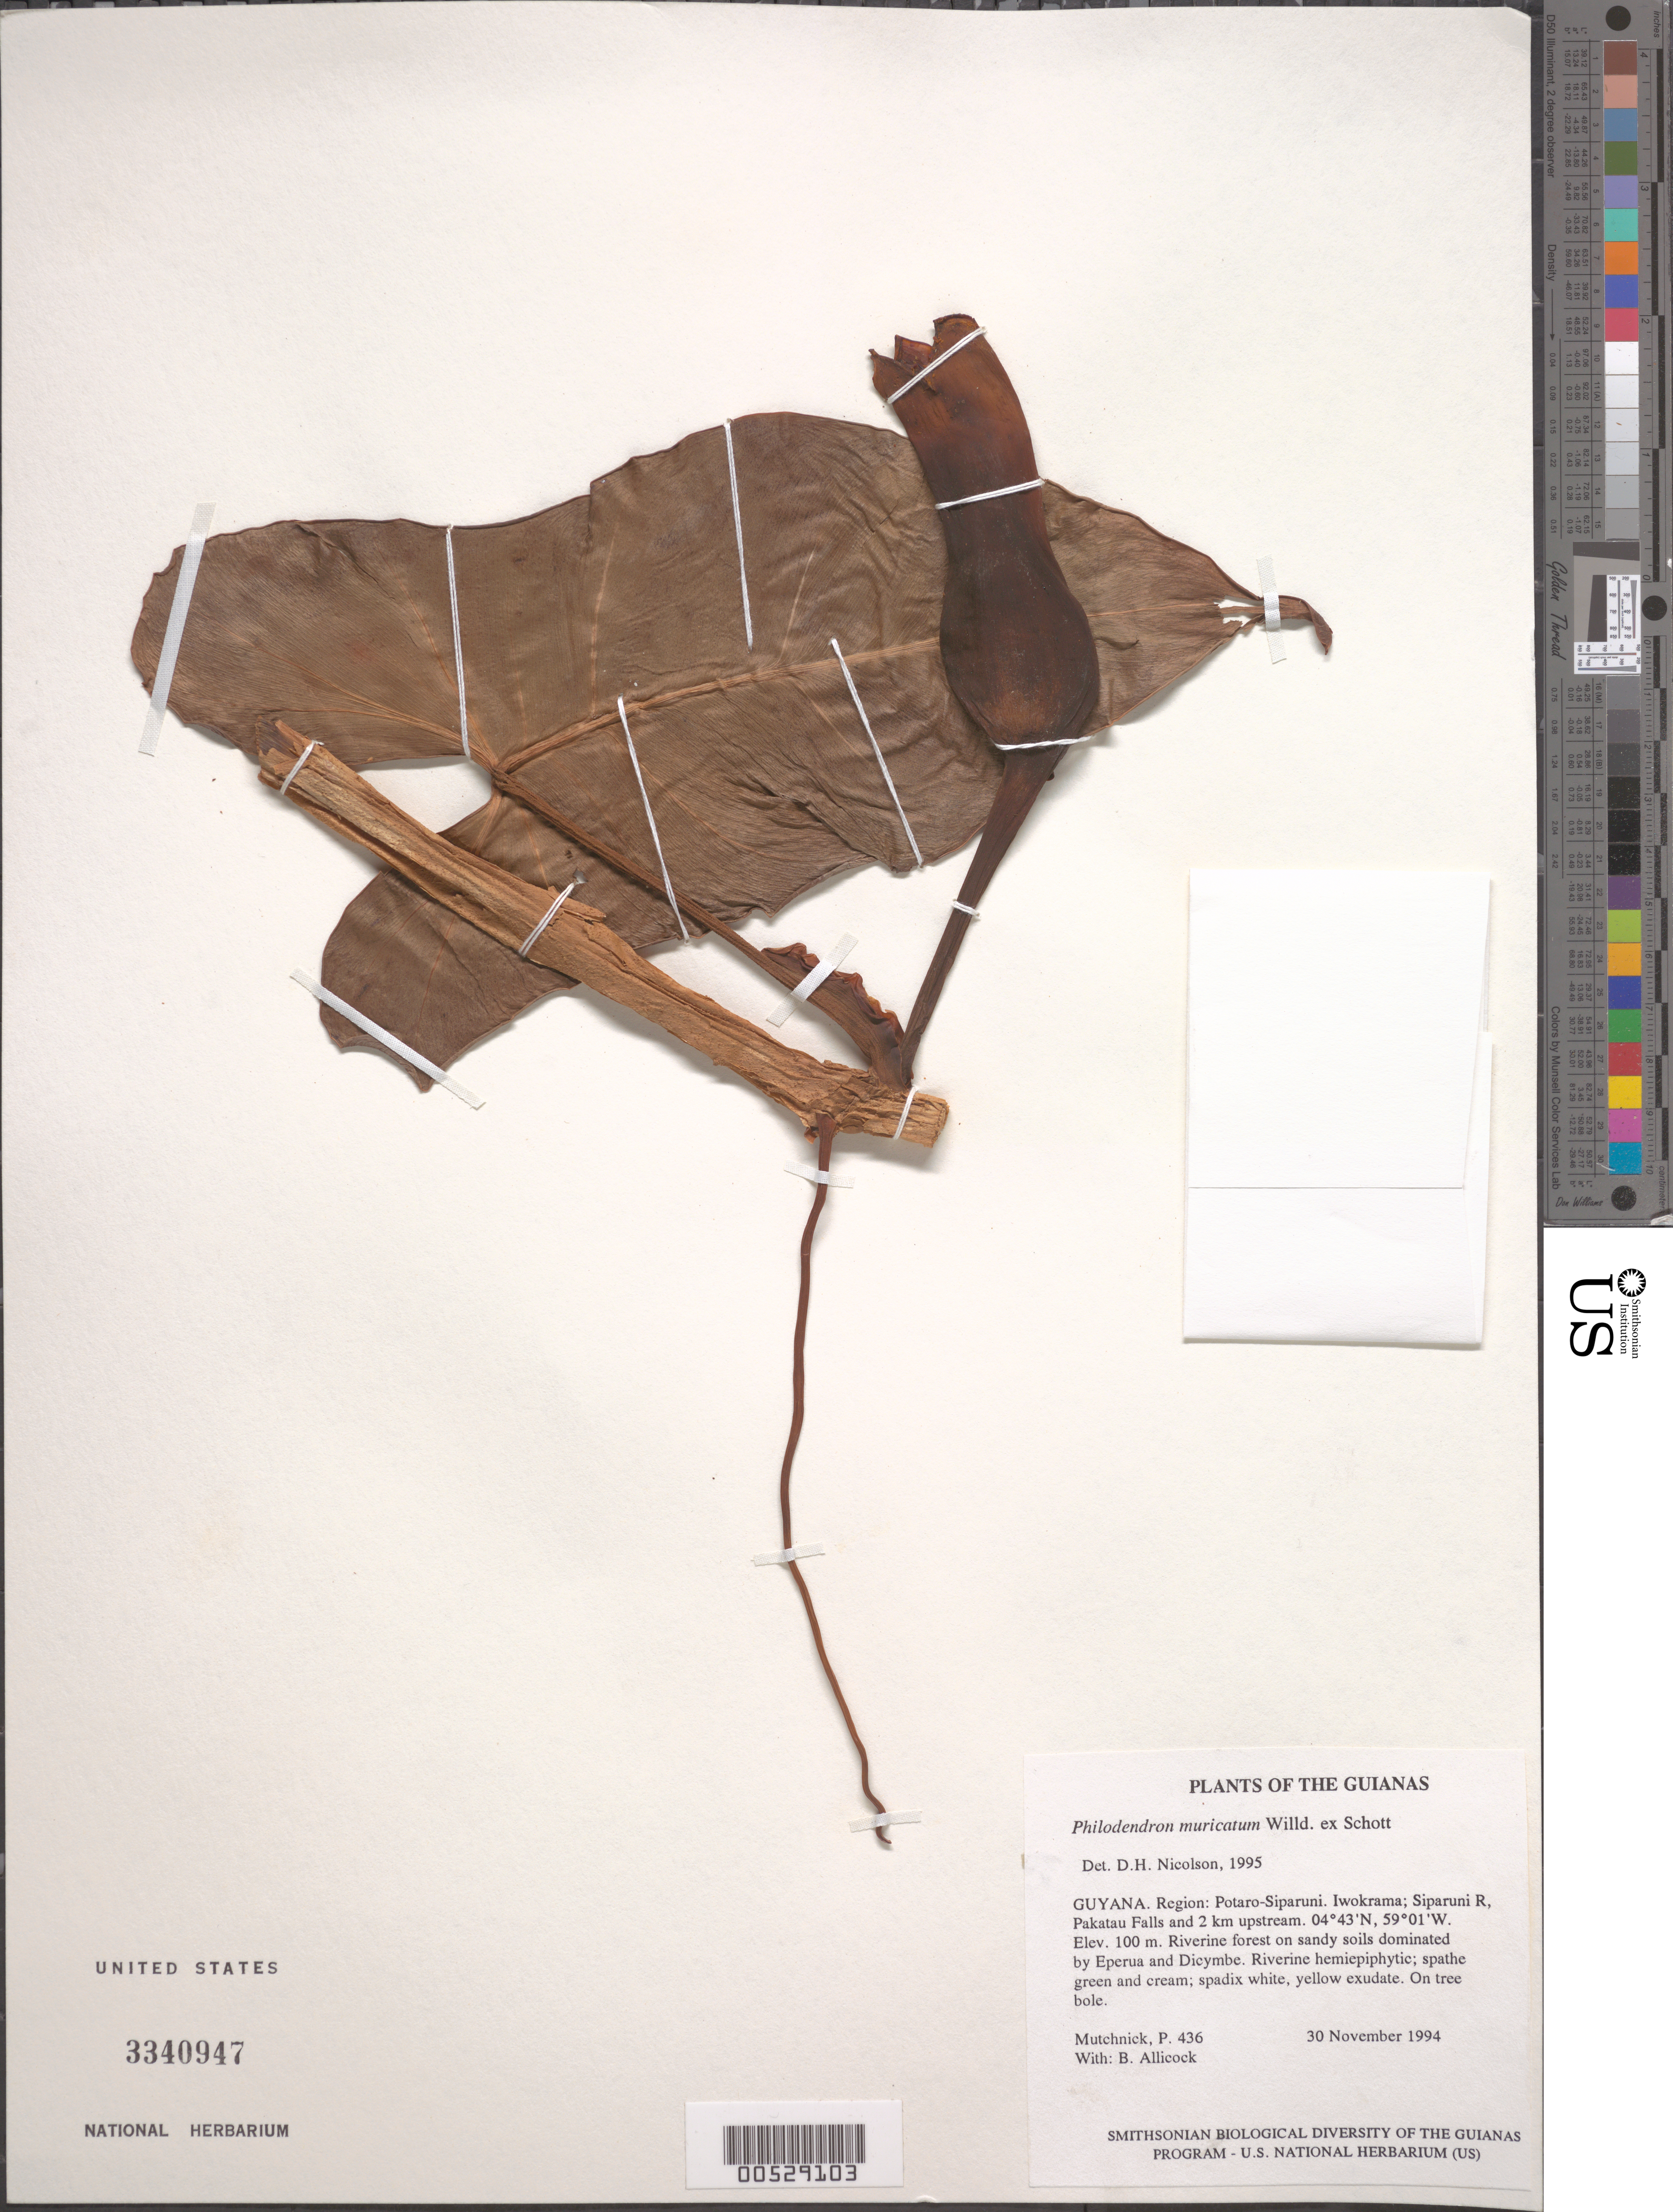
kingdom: Plantae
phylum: Tracheophyta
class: Liliopsida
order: Alismatales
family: Araceae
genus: Philodendron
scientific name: Philodendron muricatum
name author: Willd. ex Schott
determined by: Nicolson, Dan H.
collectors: P. Mutchnick & B. Allicock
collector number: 436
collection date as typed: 30 November 1994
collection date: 1994-11-30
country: Guyana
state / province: Potaro-Siparuni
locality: Iwokrama; Siparuni R, Pakatau Falls and 2 km upstream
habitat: Riverine forest on sandy soils dominated by Eperua and Dicymbe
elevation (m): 100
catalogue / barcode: US 3340947